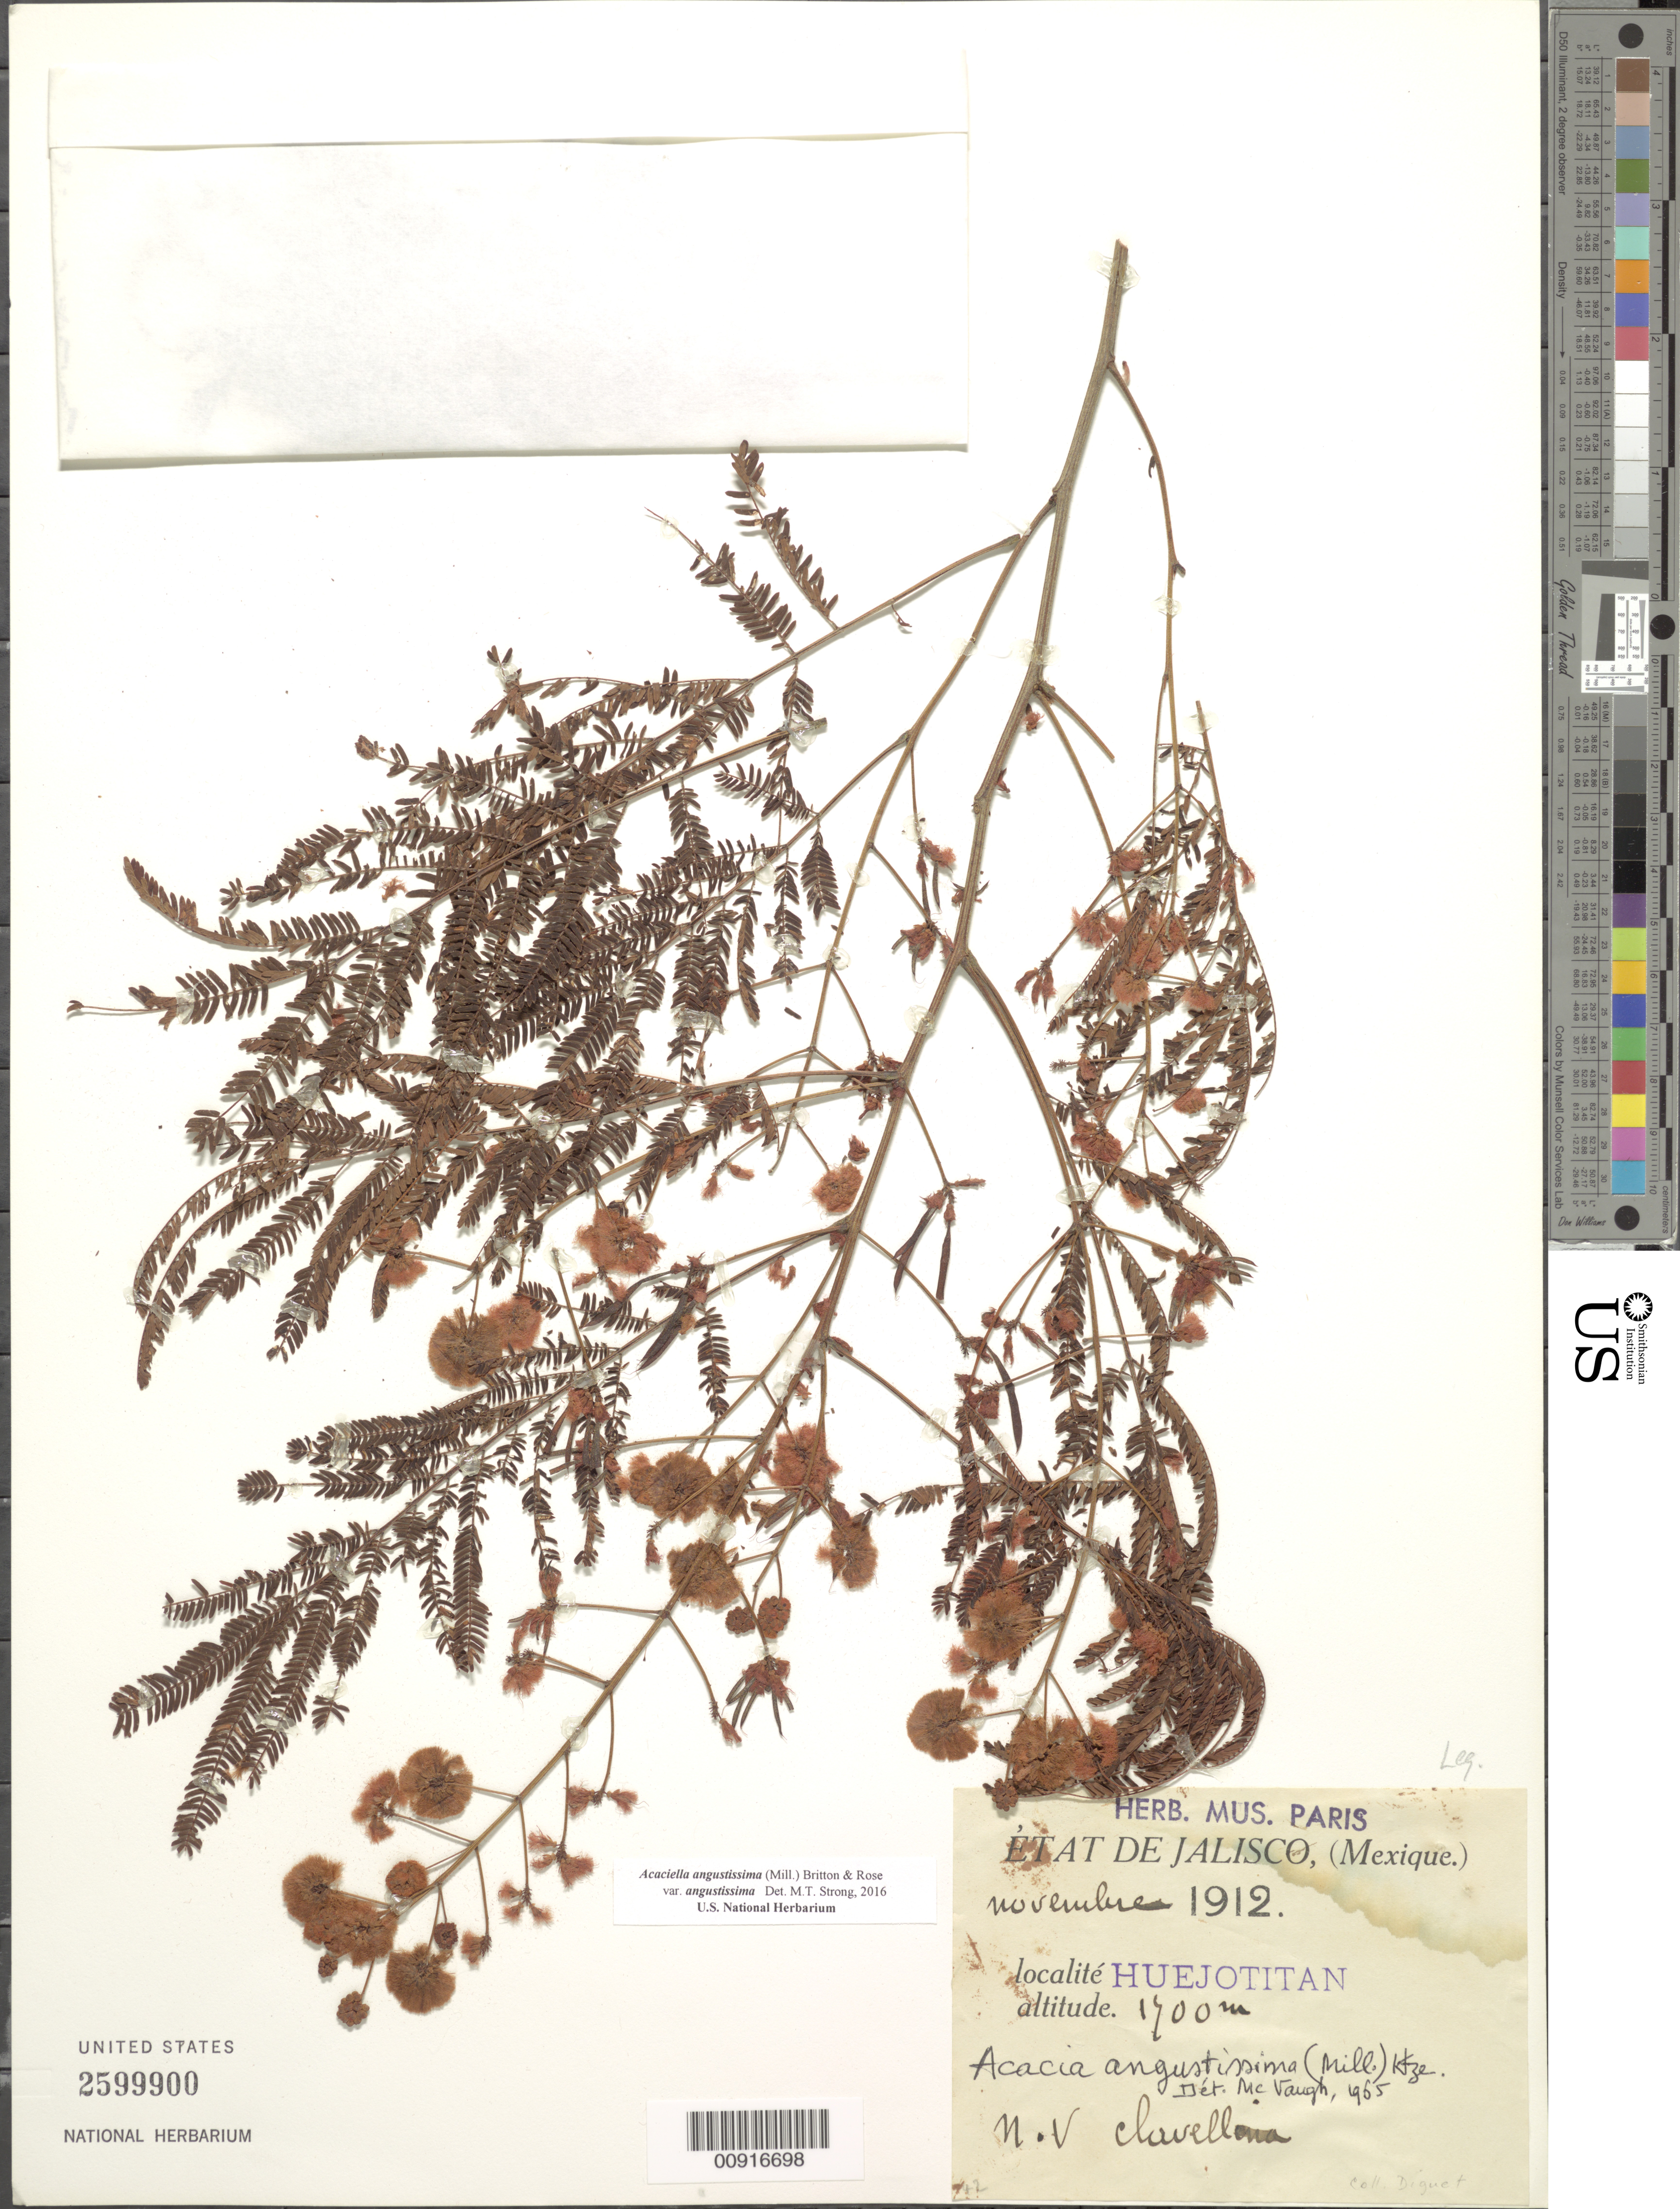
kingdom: Plantae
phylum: Tracheophyta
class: Magnoliopsida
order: Fabales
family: Fabaceae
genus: Acaciella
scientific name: Acaciella angustissima var. angustissima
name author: (Mill.) Britton & Rose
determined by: Strong, M. T., (US), Smithsonian Institution - National Museum of Natural History (UNITED STATES)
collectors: ex herb. Mus. Paris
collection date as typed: Nov 1912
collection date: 1912-11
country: Mexico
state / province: Jalisco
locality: Huejotitan, État de jalisco.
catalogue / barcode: US 2599900